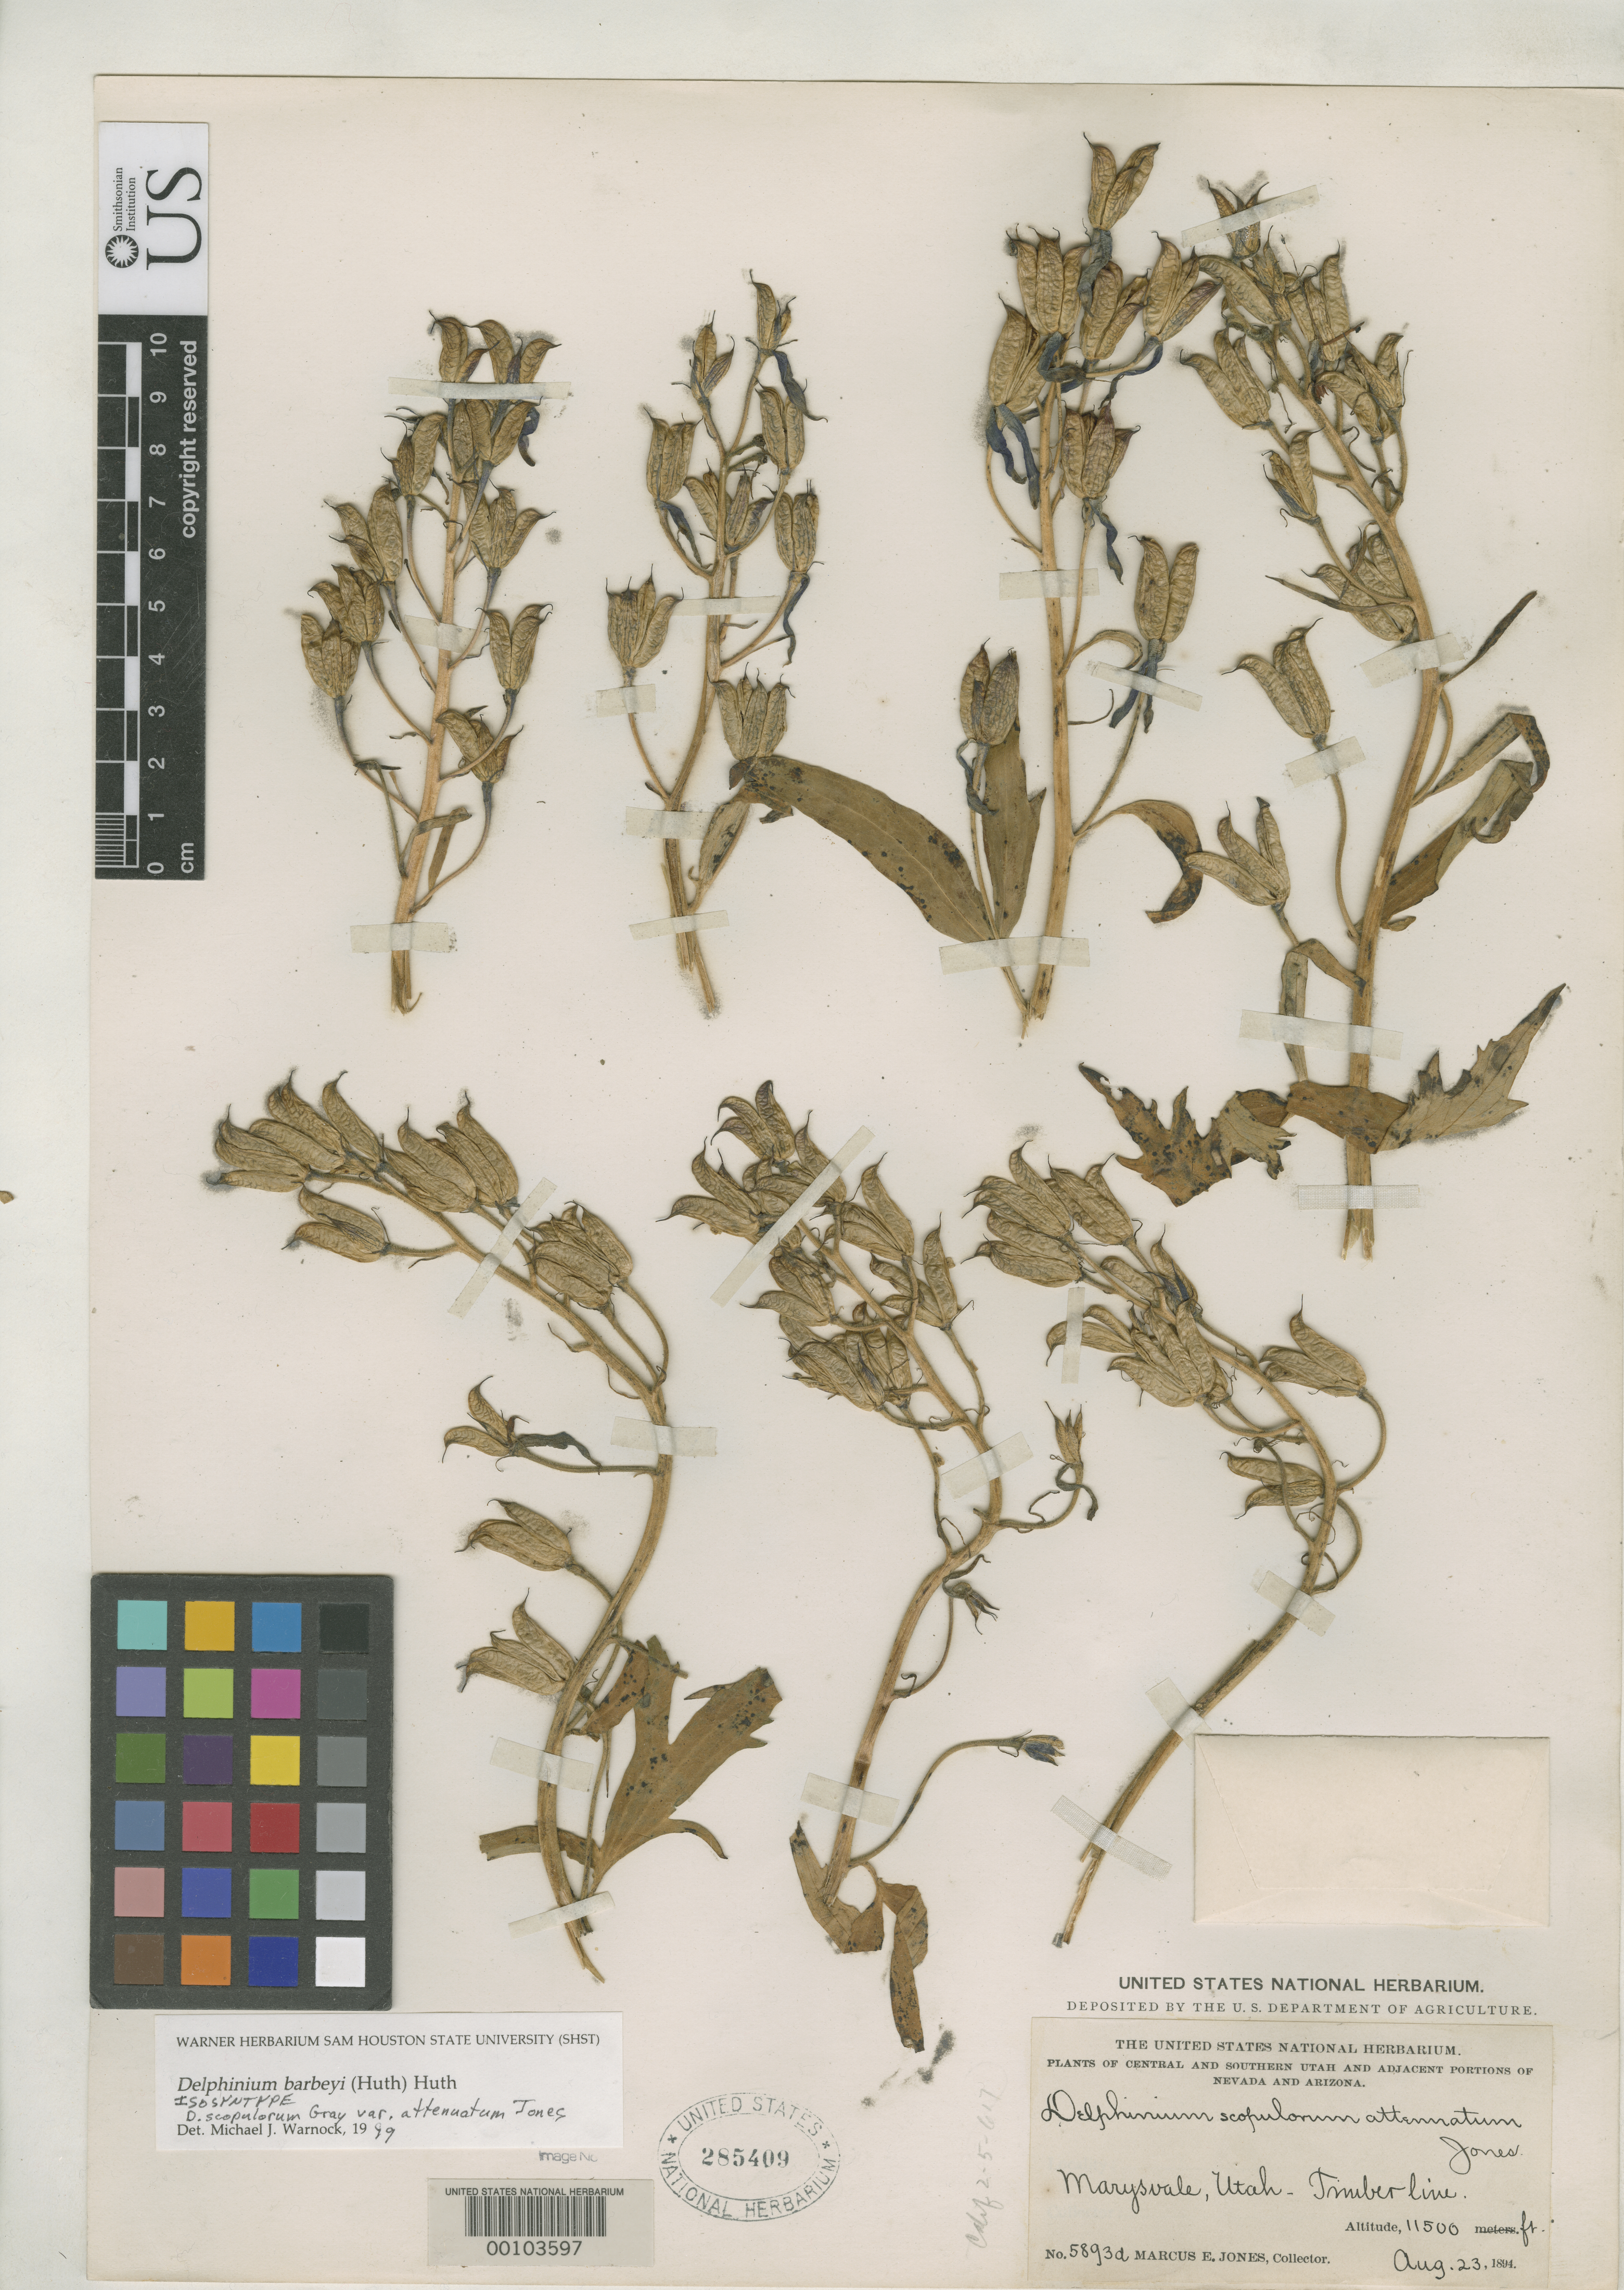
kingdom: Plantae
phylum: Tracheophyta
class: Magnoliopsida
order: Ranunculales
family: Ranunculaceae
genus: Delphinium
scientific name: Delphinium scopulorum var. attenuatum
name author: M.E. Jones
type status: Isotype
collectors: M. E. Jones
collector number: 5893 D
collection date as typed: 23 Aug 1894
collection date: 1894-08-23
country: United States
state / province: Utah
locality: Marysvale, timberline.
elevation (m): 3505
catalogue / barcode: US 285409